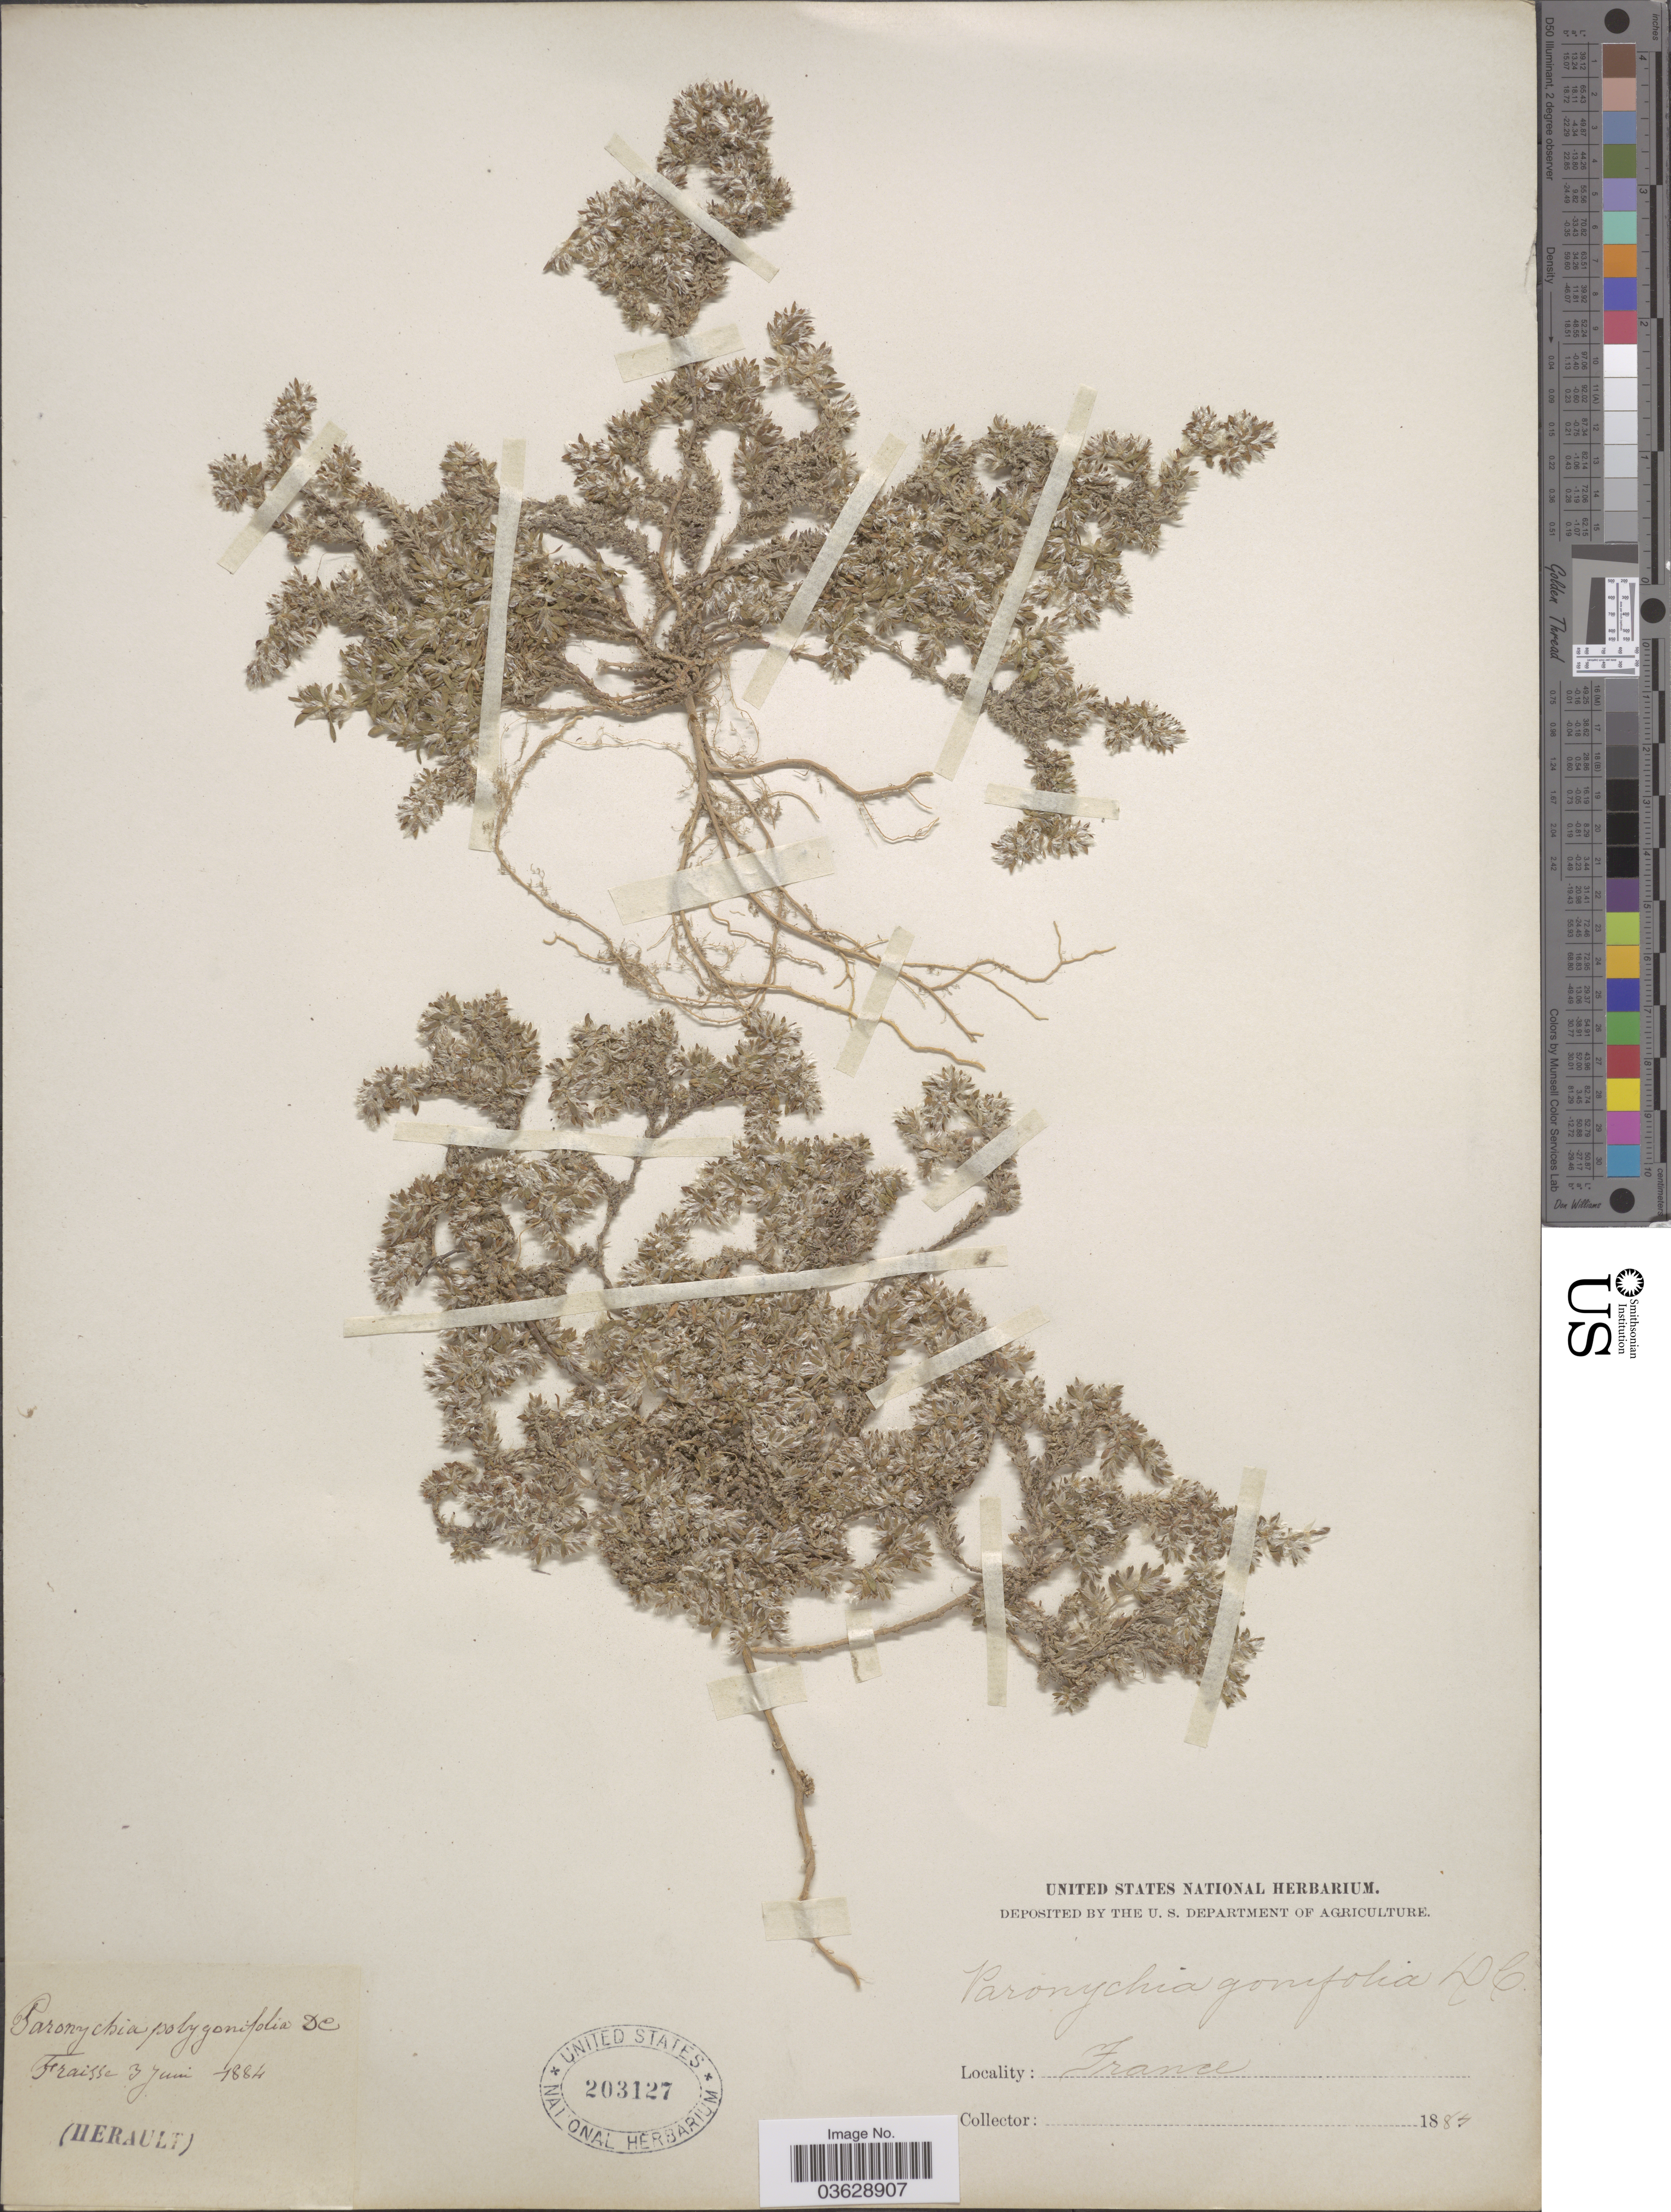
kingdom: Plantae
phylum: Tracheophyta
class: Magnoliopsida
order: Caryophyllales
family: Caryophyllaceae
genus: Paronychia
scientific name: Paronychia polygonifolia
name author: (Vill.) DC.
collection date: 1884-06-03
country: France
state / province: Occitanie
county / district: Hérault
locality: Fraisse.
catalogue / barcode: US 203127